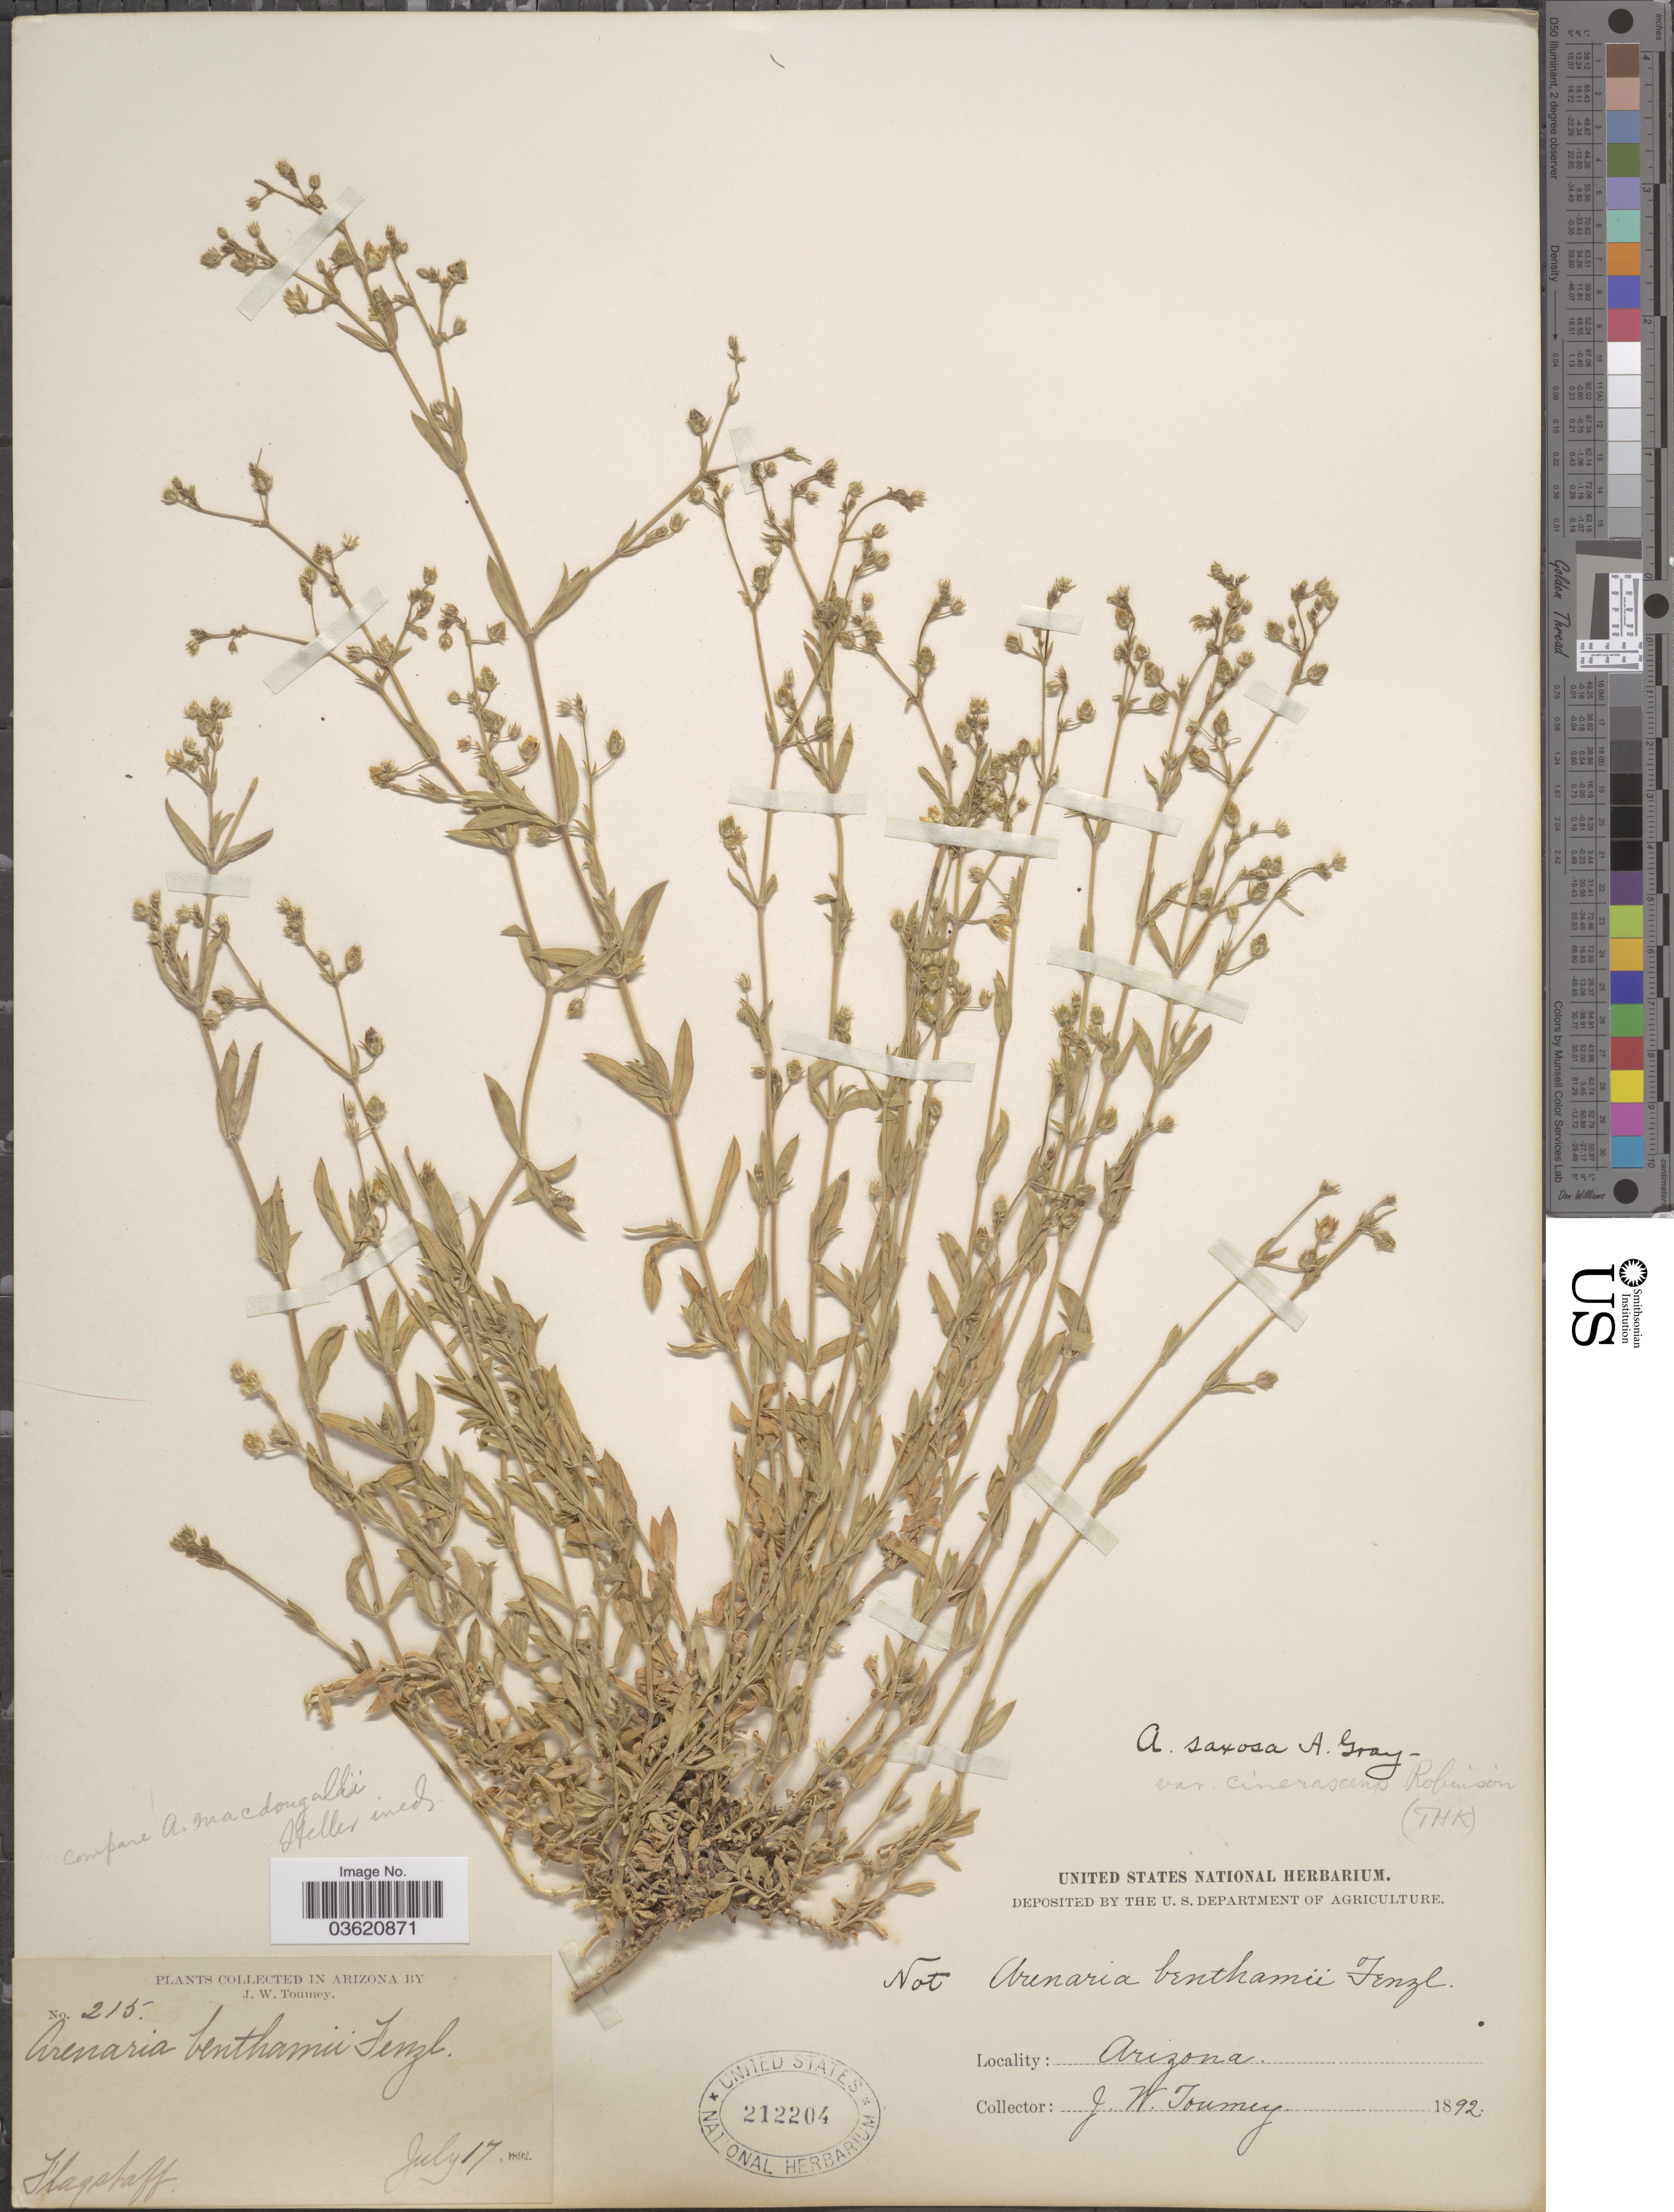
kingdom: Plantae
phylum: Tracheophyta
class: Magnoliopsida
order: Caryophyllales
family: Caryophyllaceae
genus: Arenaria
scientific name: Arenaria macdougalii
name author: A. Heller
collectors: J. W. Toumey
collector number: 215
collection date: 1892-07-17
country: United States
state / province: Arizona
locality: Flagstaff.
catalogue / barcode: US 212204